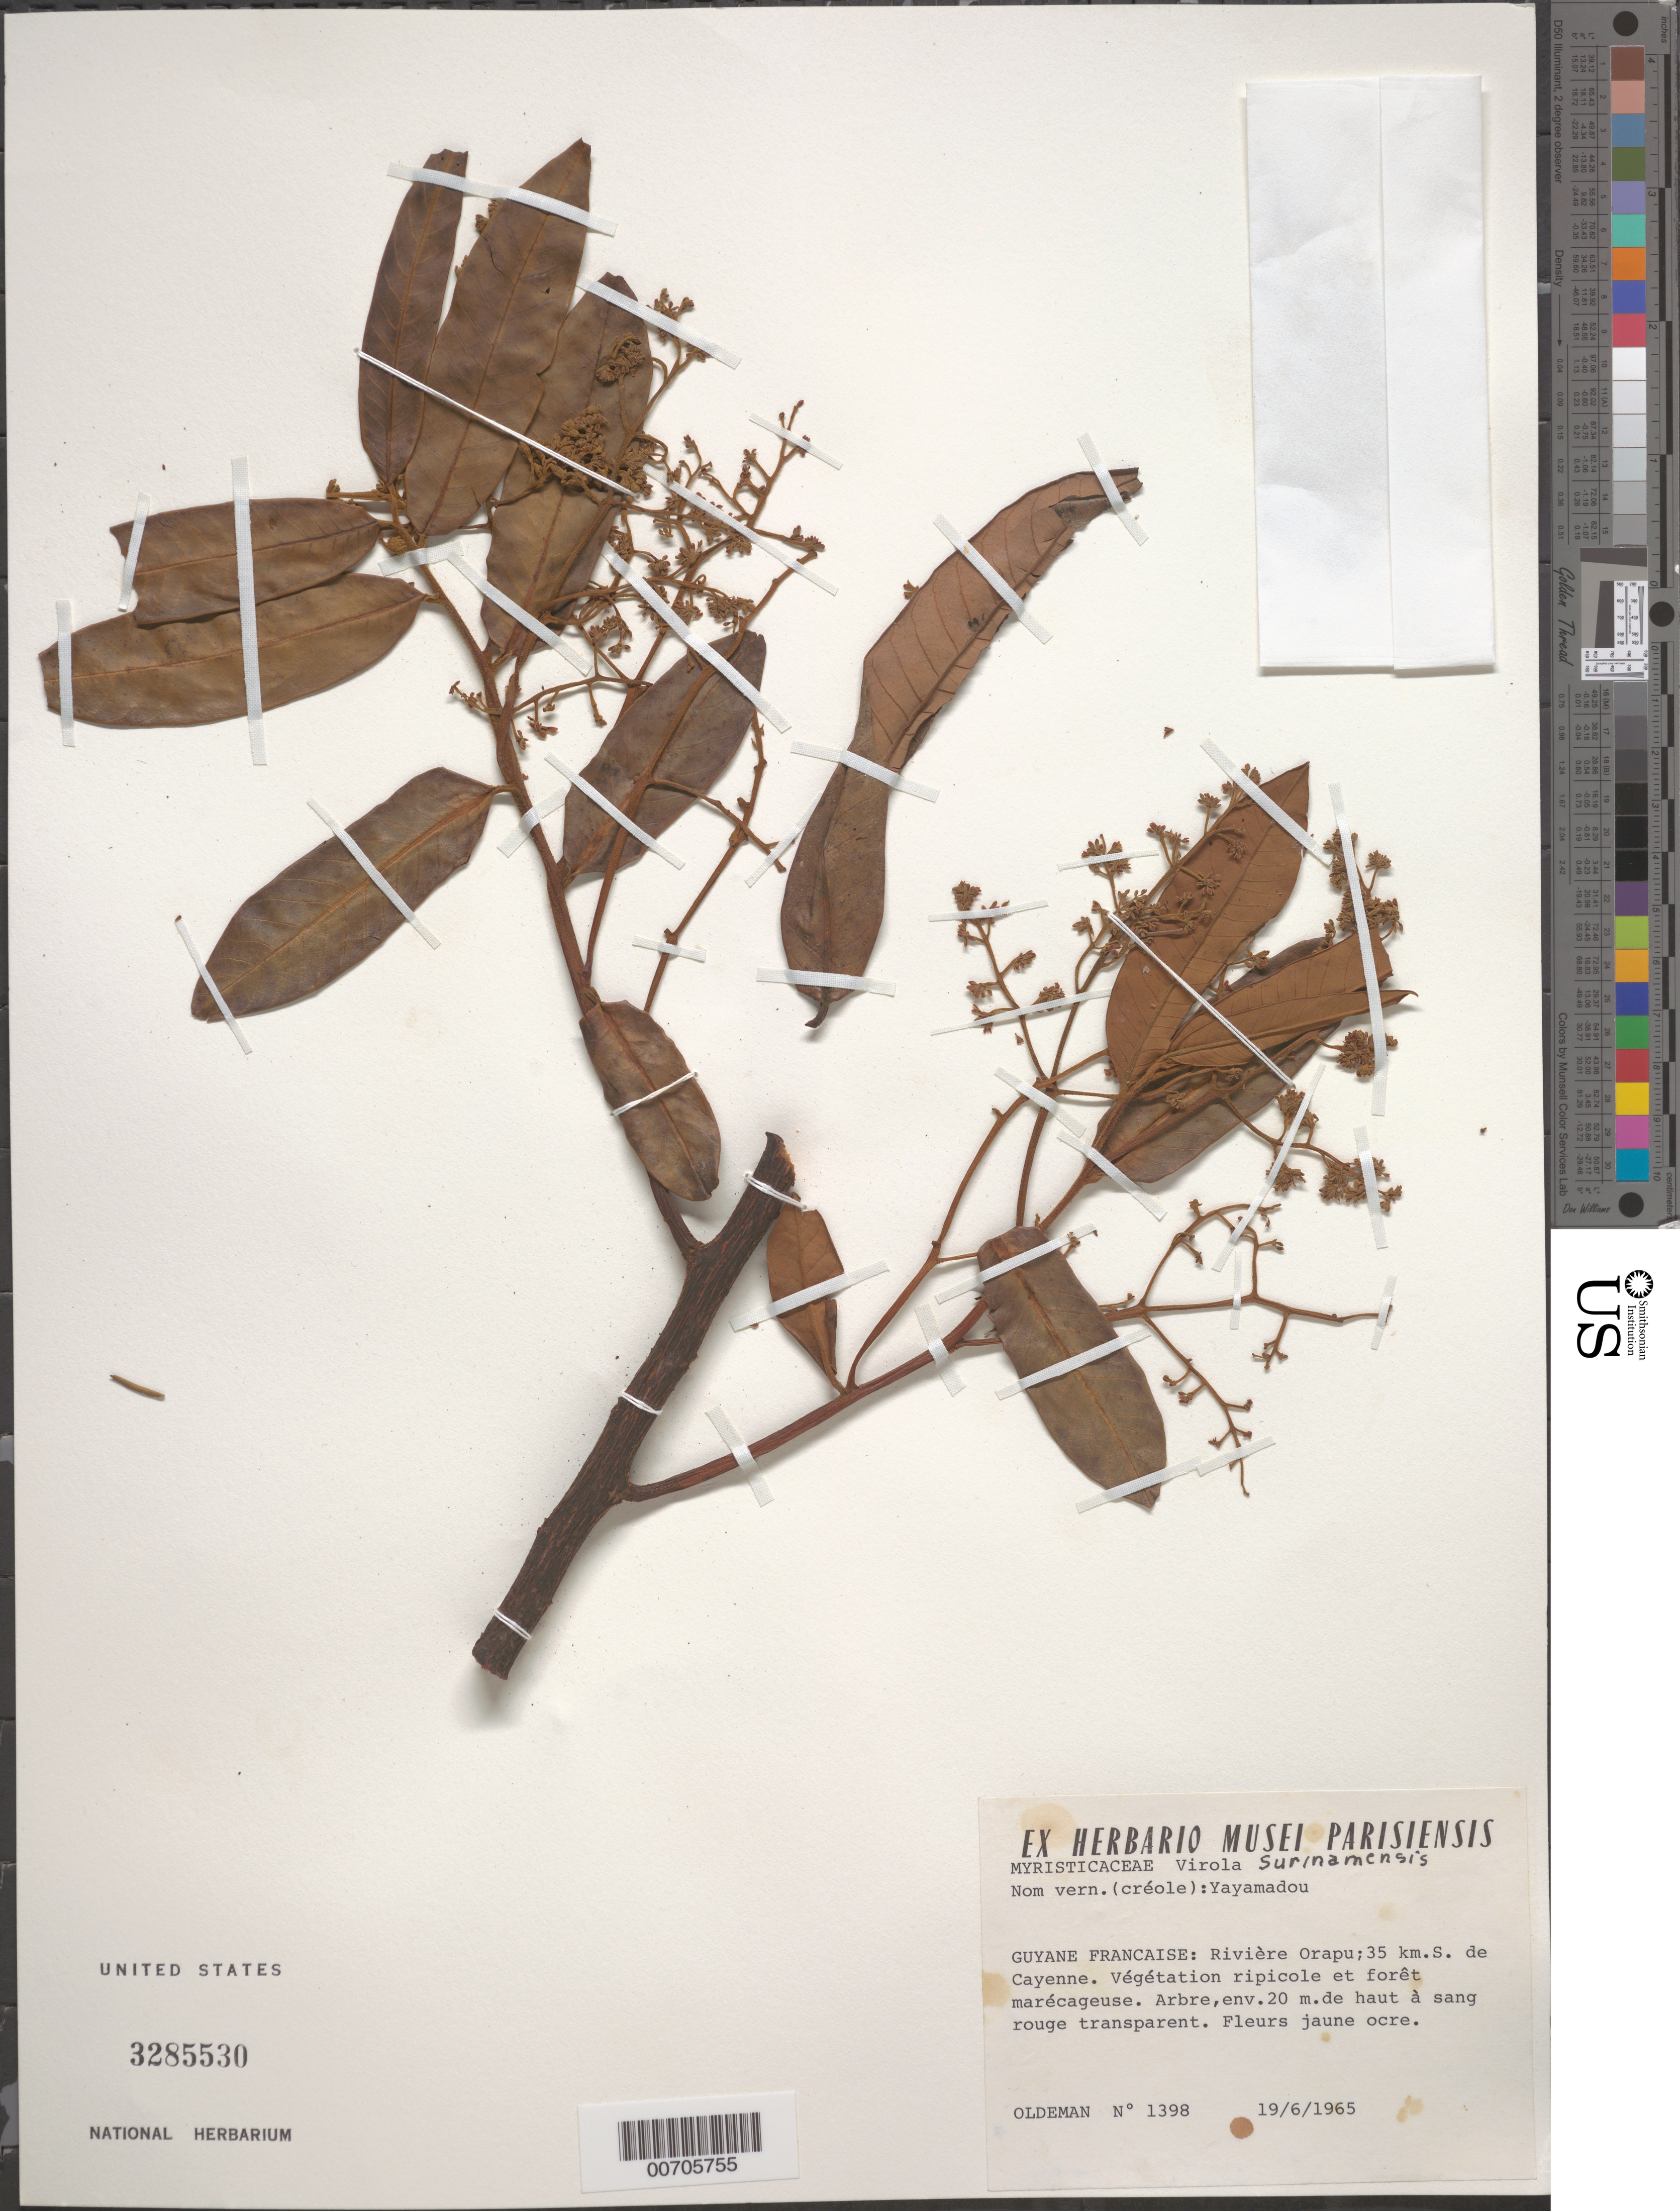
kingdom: Plantae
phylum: Tracheophyta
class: Magnoliopsida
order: Magnoliales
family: Myristicaceae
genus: Virola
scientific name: Virola surinamensis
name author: (Rol.) Warb.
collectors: R. Oldeman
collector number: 1398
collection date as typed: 19-Jun-65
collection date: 1965-06-19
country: French Guiana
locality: Rivière Orapu, 35 km S de Cayenne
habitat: Riparian vegetation and marshy forest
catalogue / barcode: US 3285530